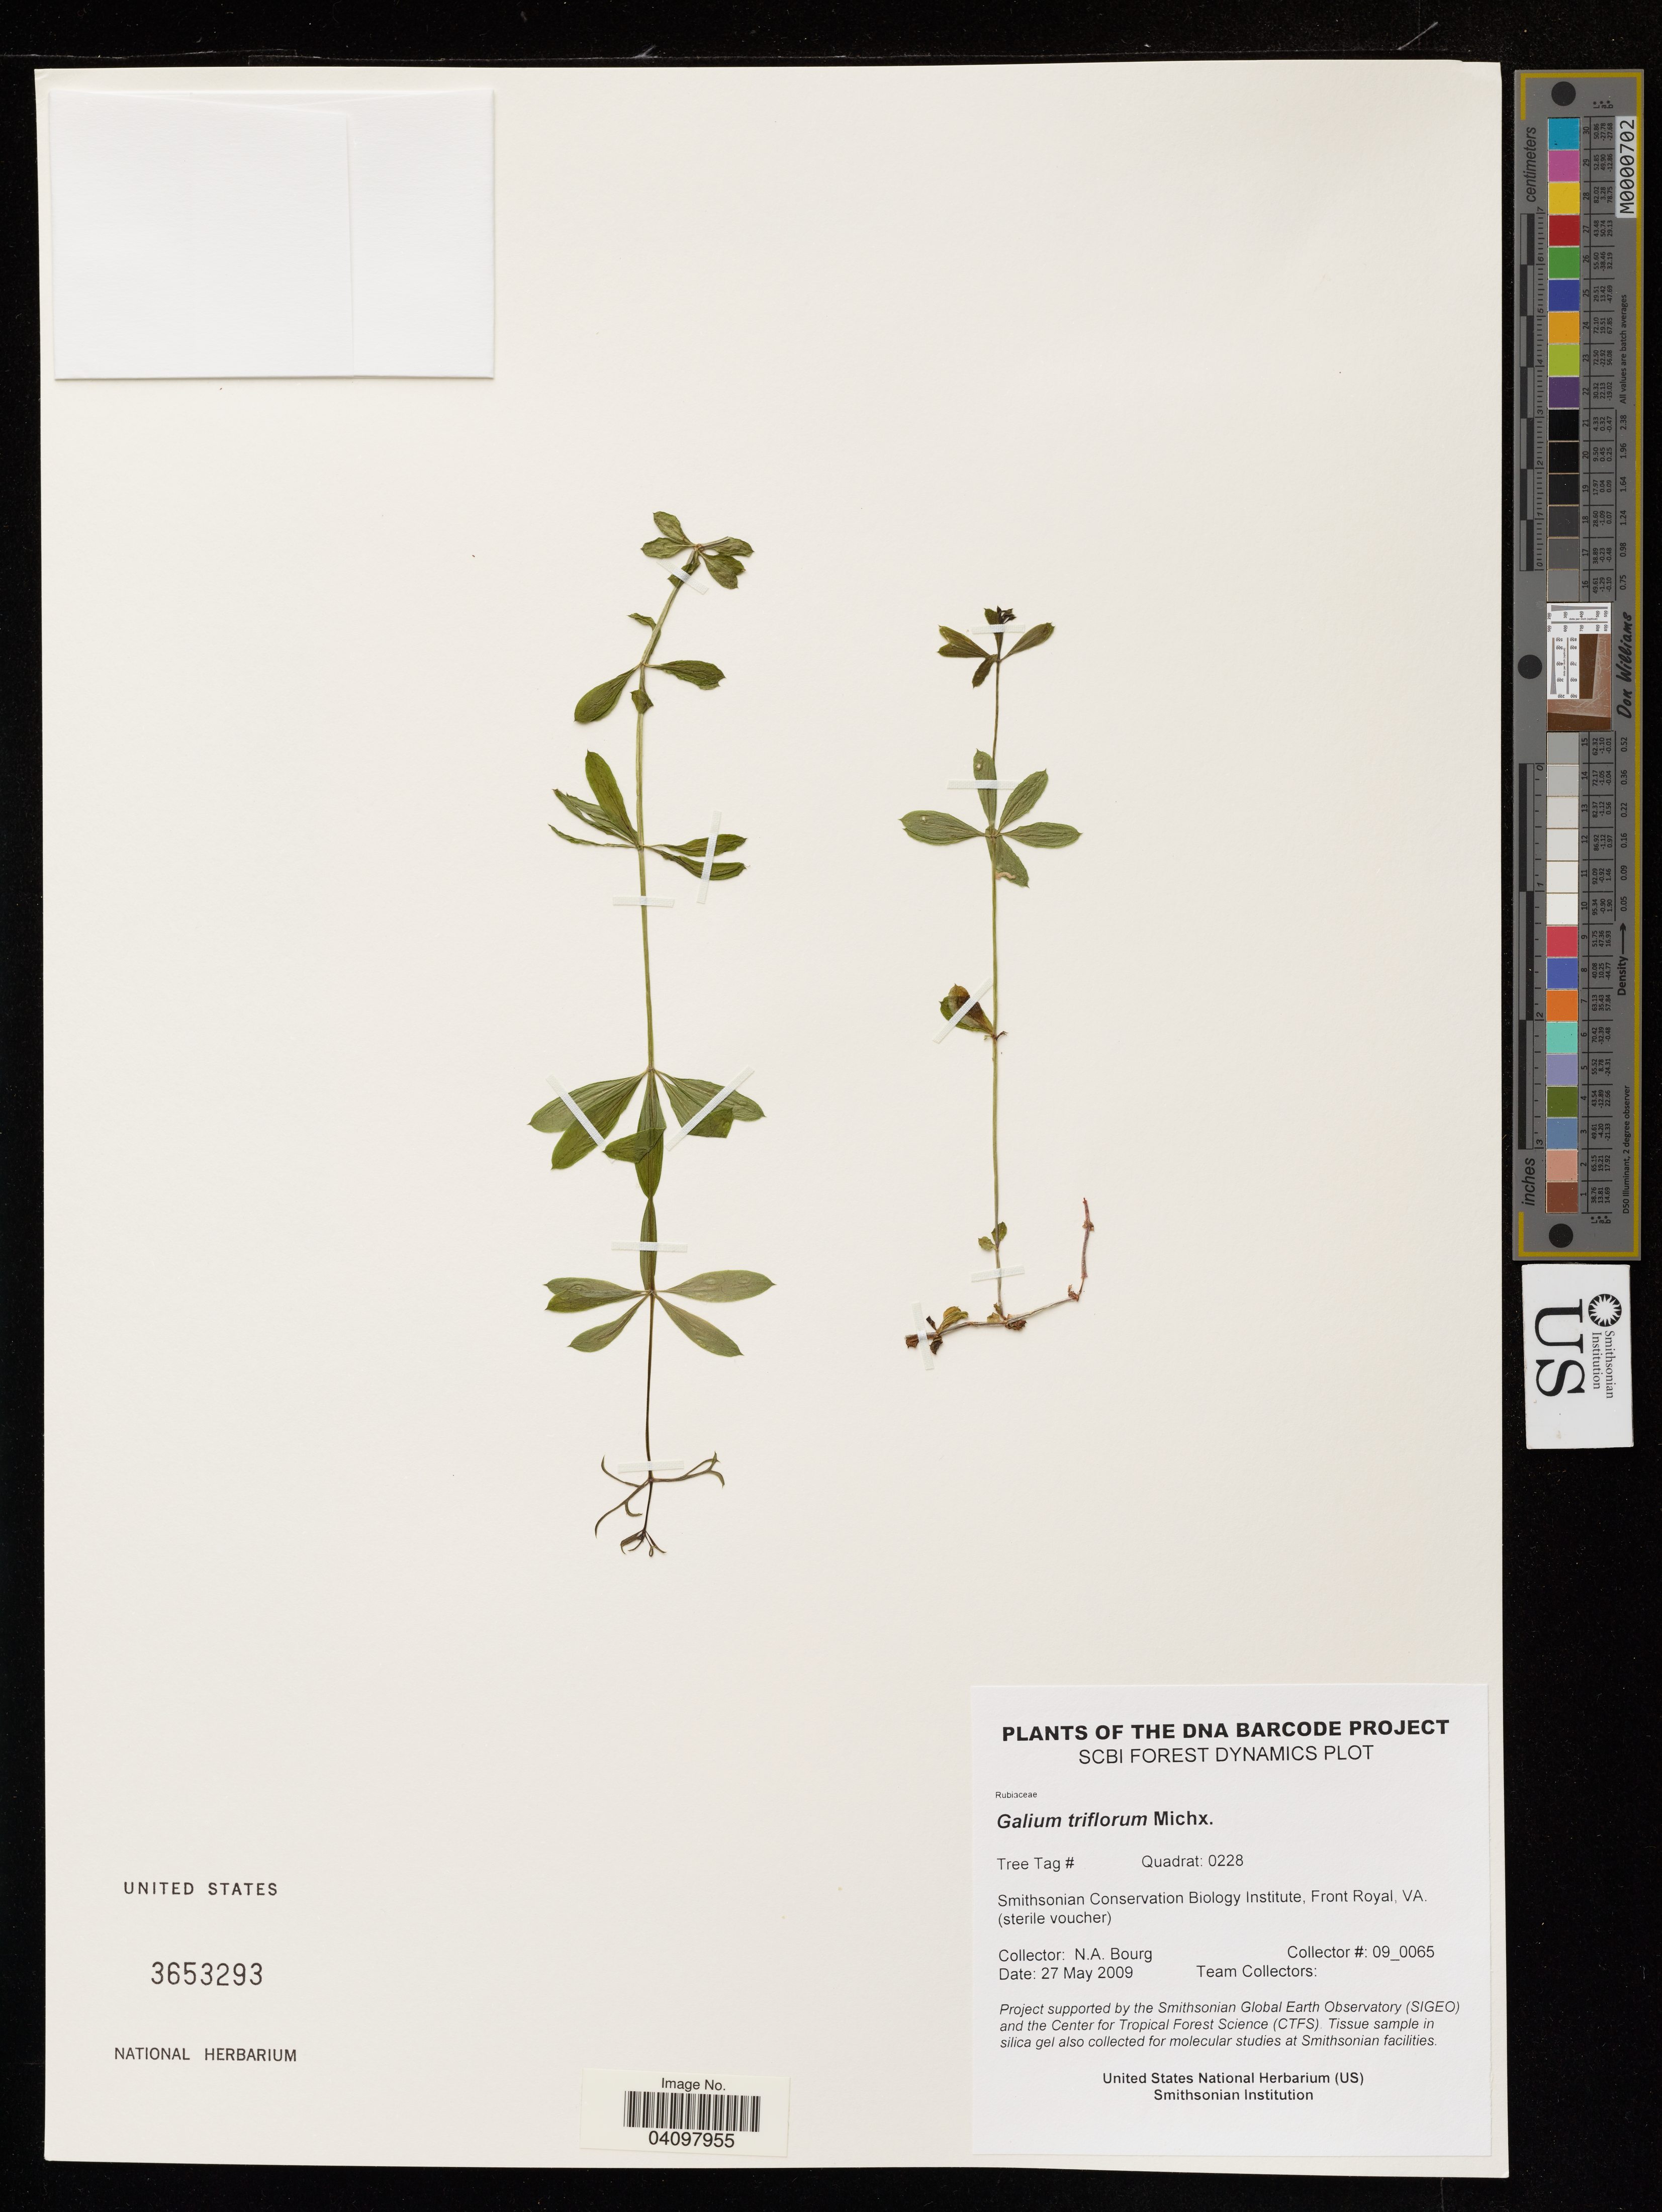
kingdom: Plantae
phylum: Tracheophyta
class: Magnoliopsida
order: Gentianales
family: Rubiaceae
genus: Galium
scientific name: Galium triflorum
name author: Michx.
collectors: N. A. Bourg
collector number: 09_0065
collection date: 2009-05-27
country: United States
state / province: Virginia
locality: Smithsonian Conservation Biology Institute, Front Royal.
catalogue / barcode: US 3653293